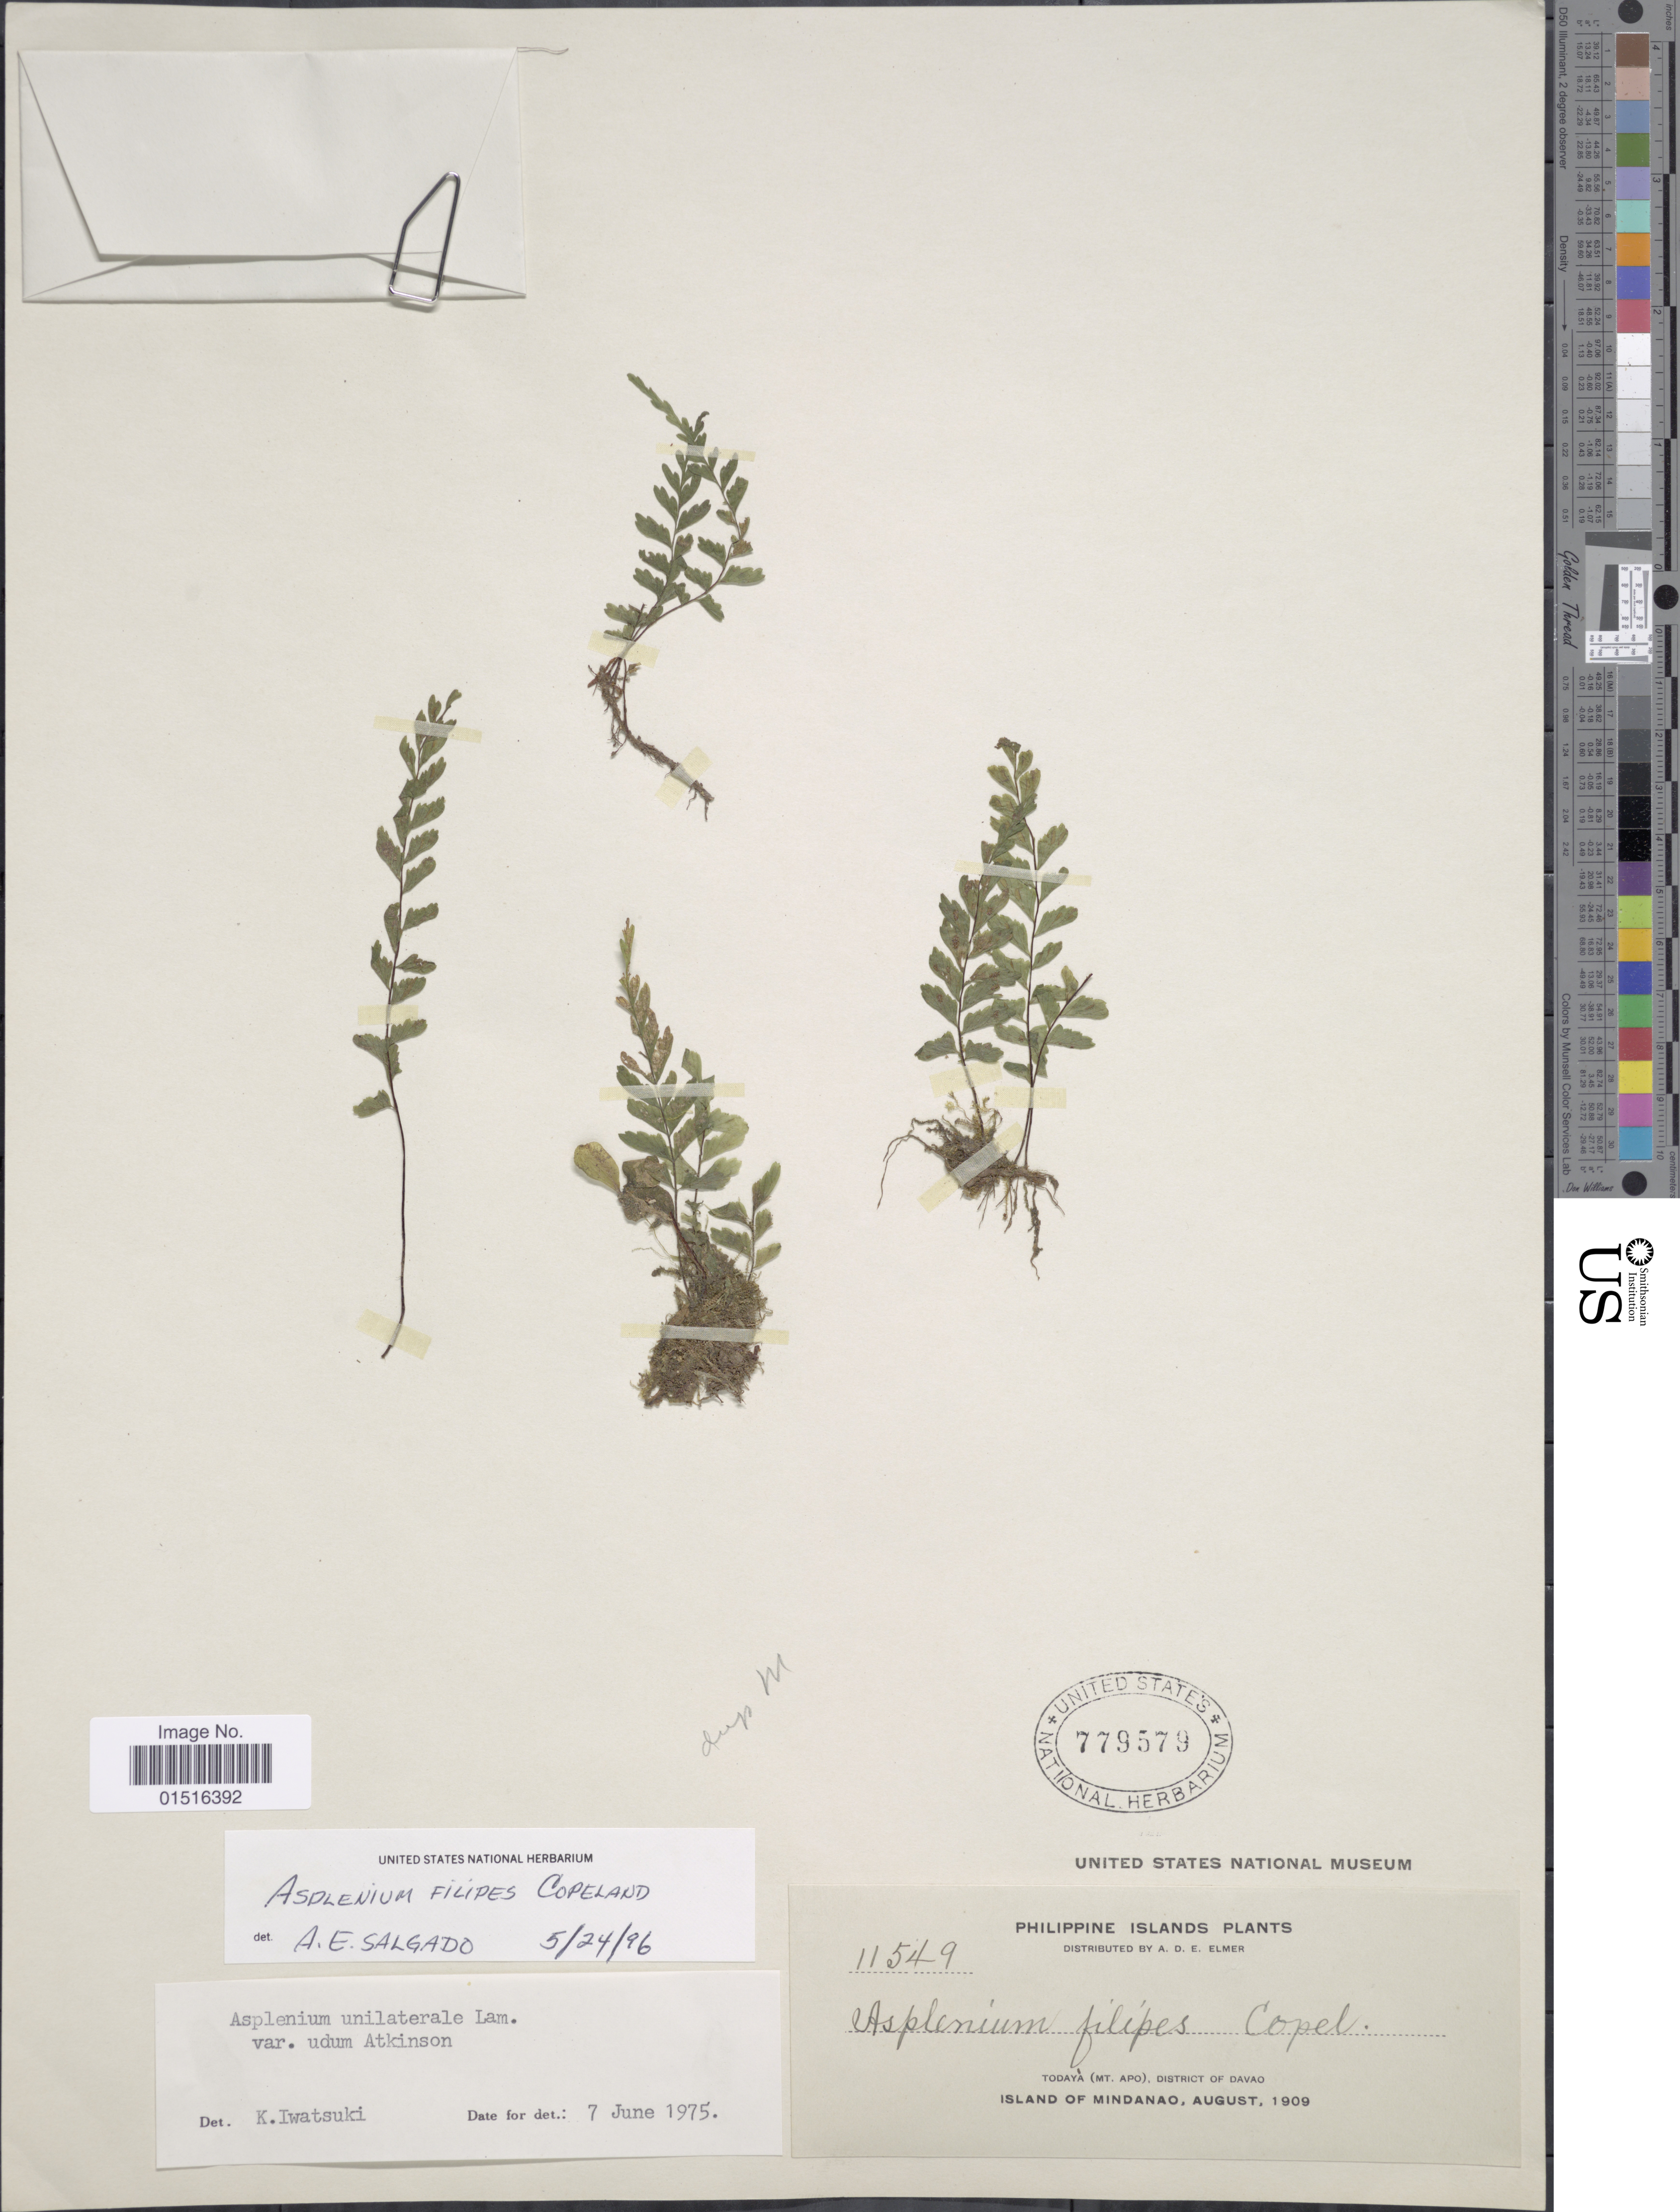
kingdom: Plantae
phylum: Tracheophyta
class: Polypodiopsida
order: Polypodiales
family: Aspleniaceae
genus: Asplenium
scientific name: Asplenium filipes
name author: Copel.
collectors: A. D. E. Elmer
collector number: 11549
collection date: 1909-08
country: Philippines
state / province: Davao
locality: Philippine Islands, Todaya (Mt. Apo), District of Davao, Island of Mindanao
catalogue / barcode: US 779579